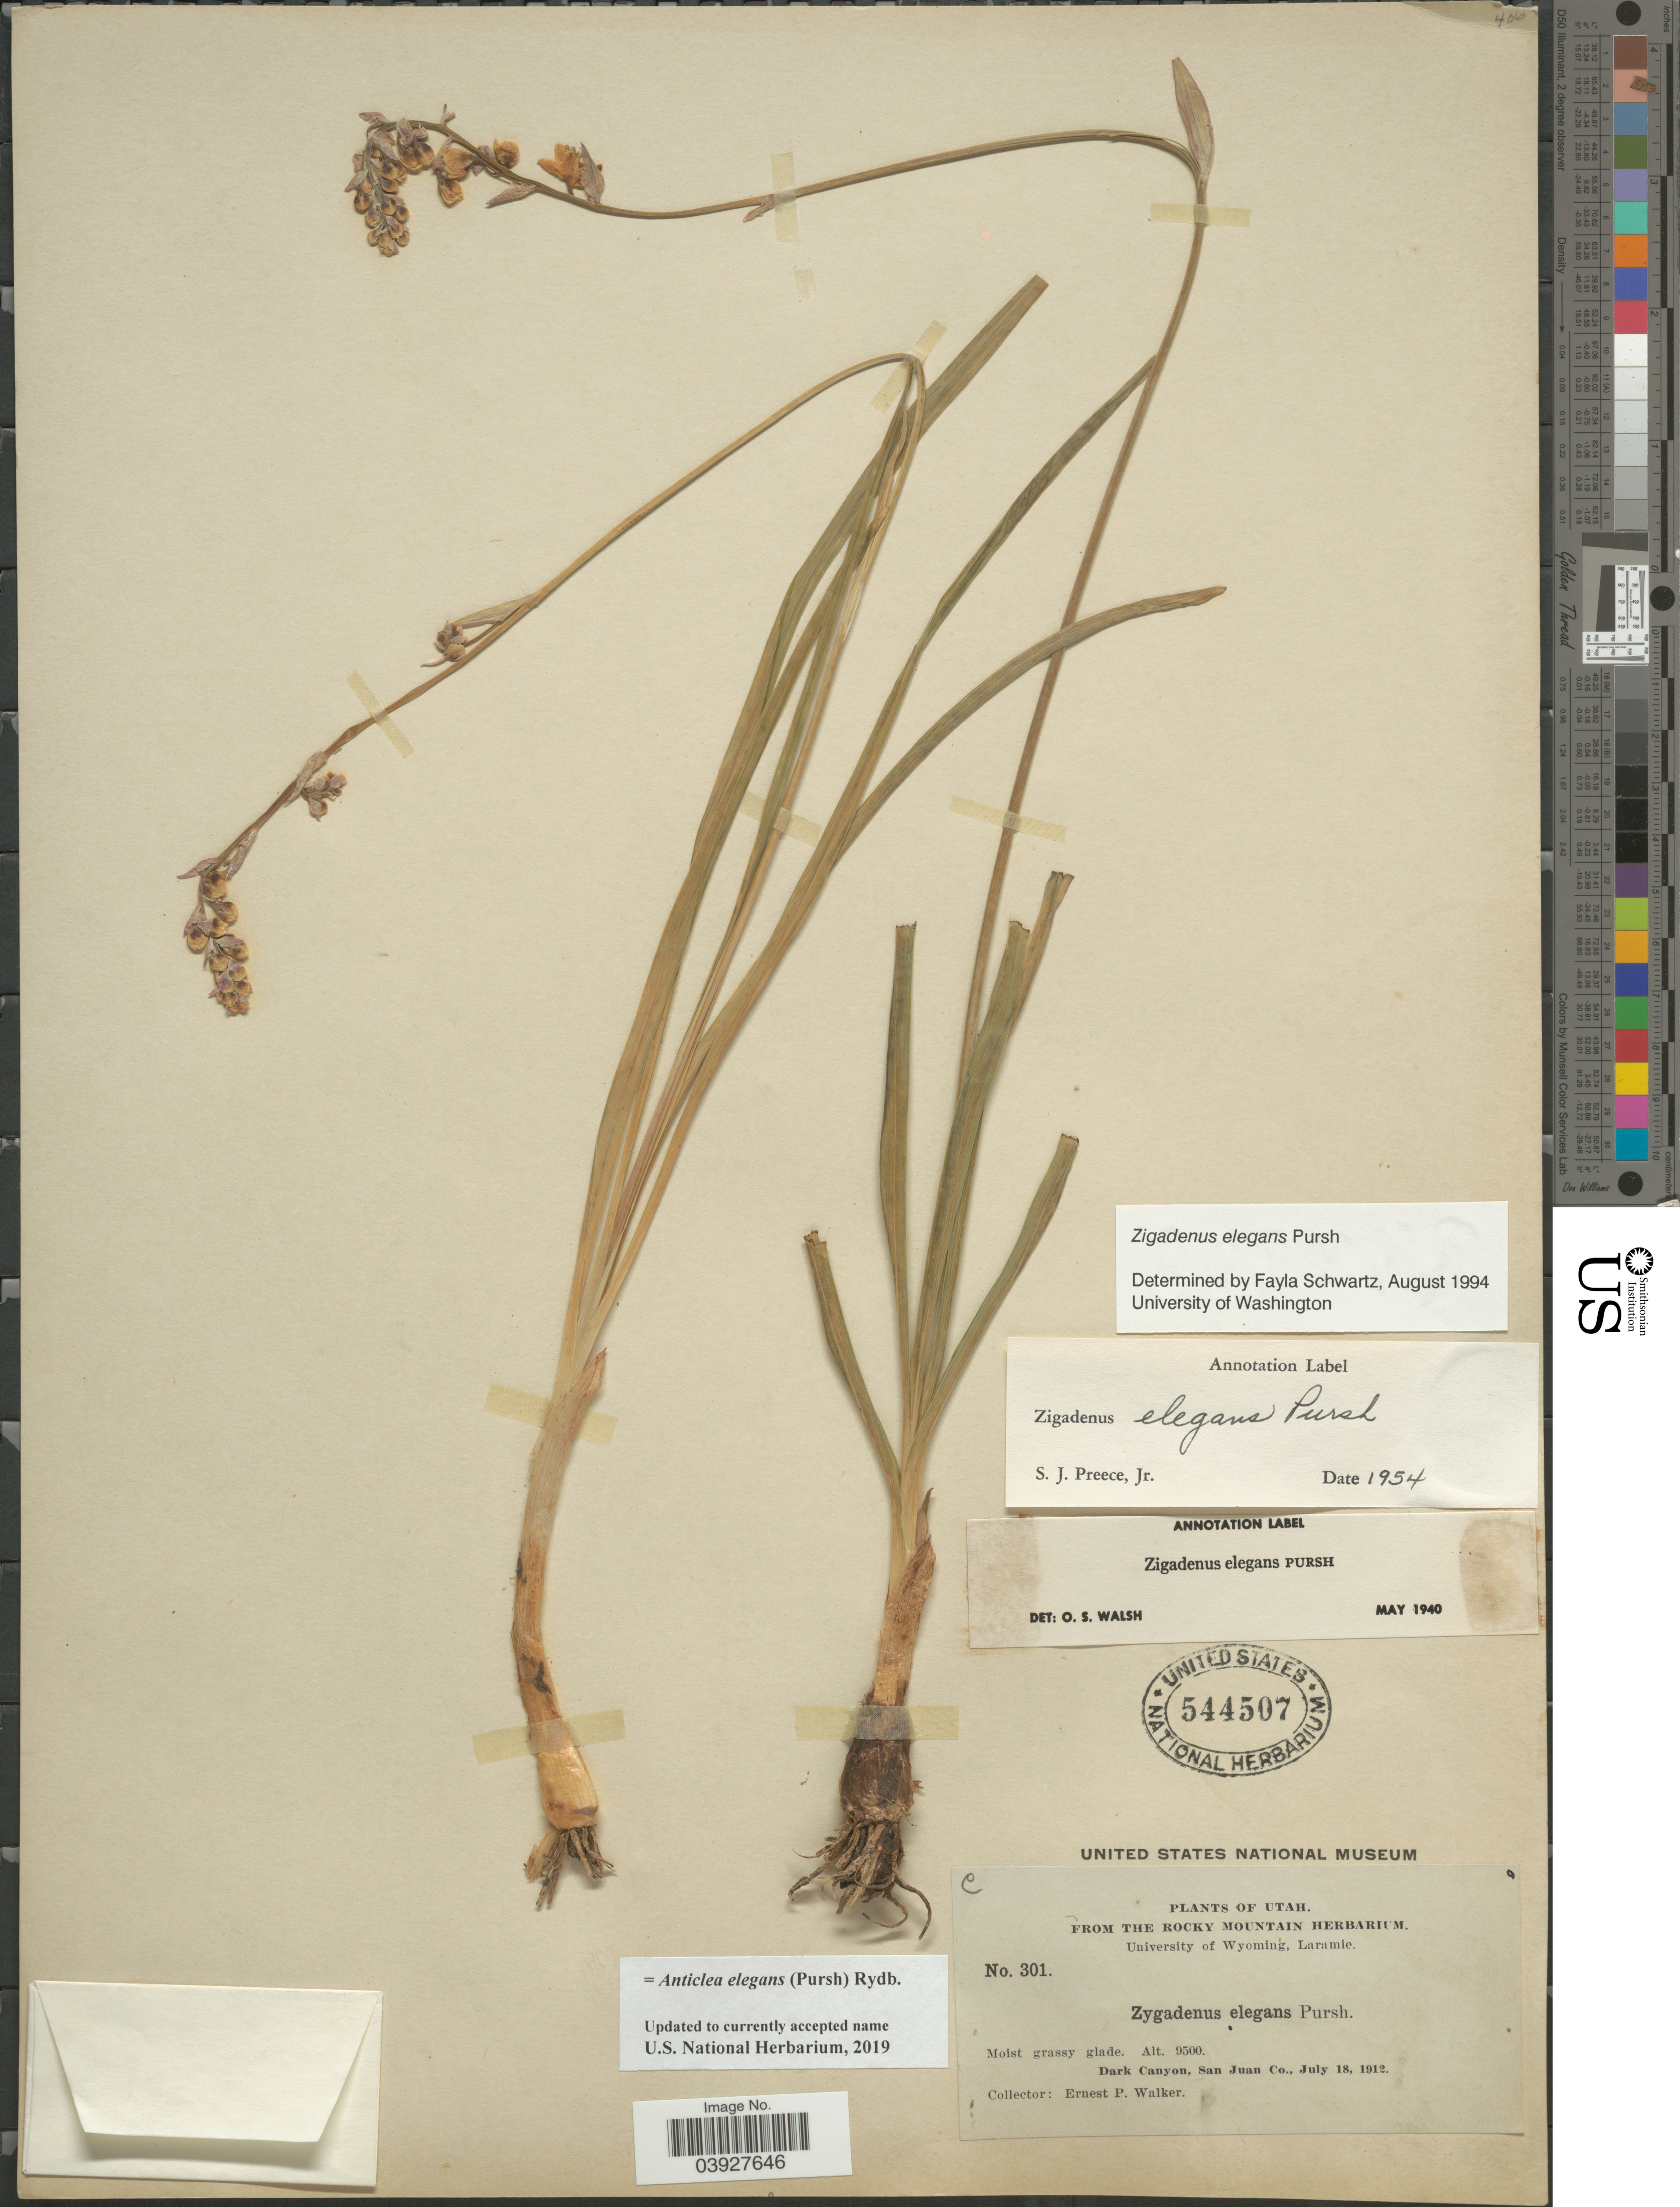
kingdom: Plantae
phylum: Tracheophyta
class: Liliopsida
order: Liliales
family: Melanthiaceae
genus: Anticlea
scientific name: Anticlea elegans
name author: (Pursh) Rydb.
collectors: E. P. Walker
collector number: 301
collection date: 1912-07-18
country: United States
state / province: Utah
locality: Dark Canyon, San Juan Co.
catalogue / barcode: US 544507